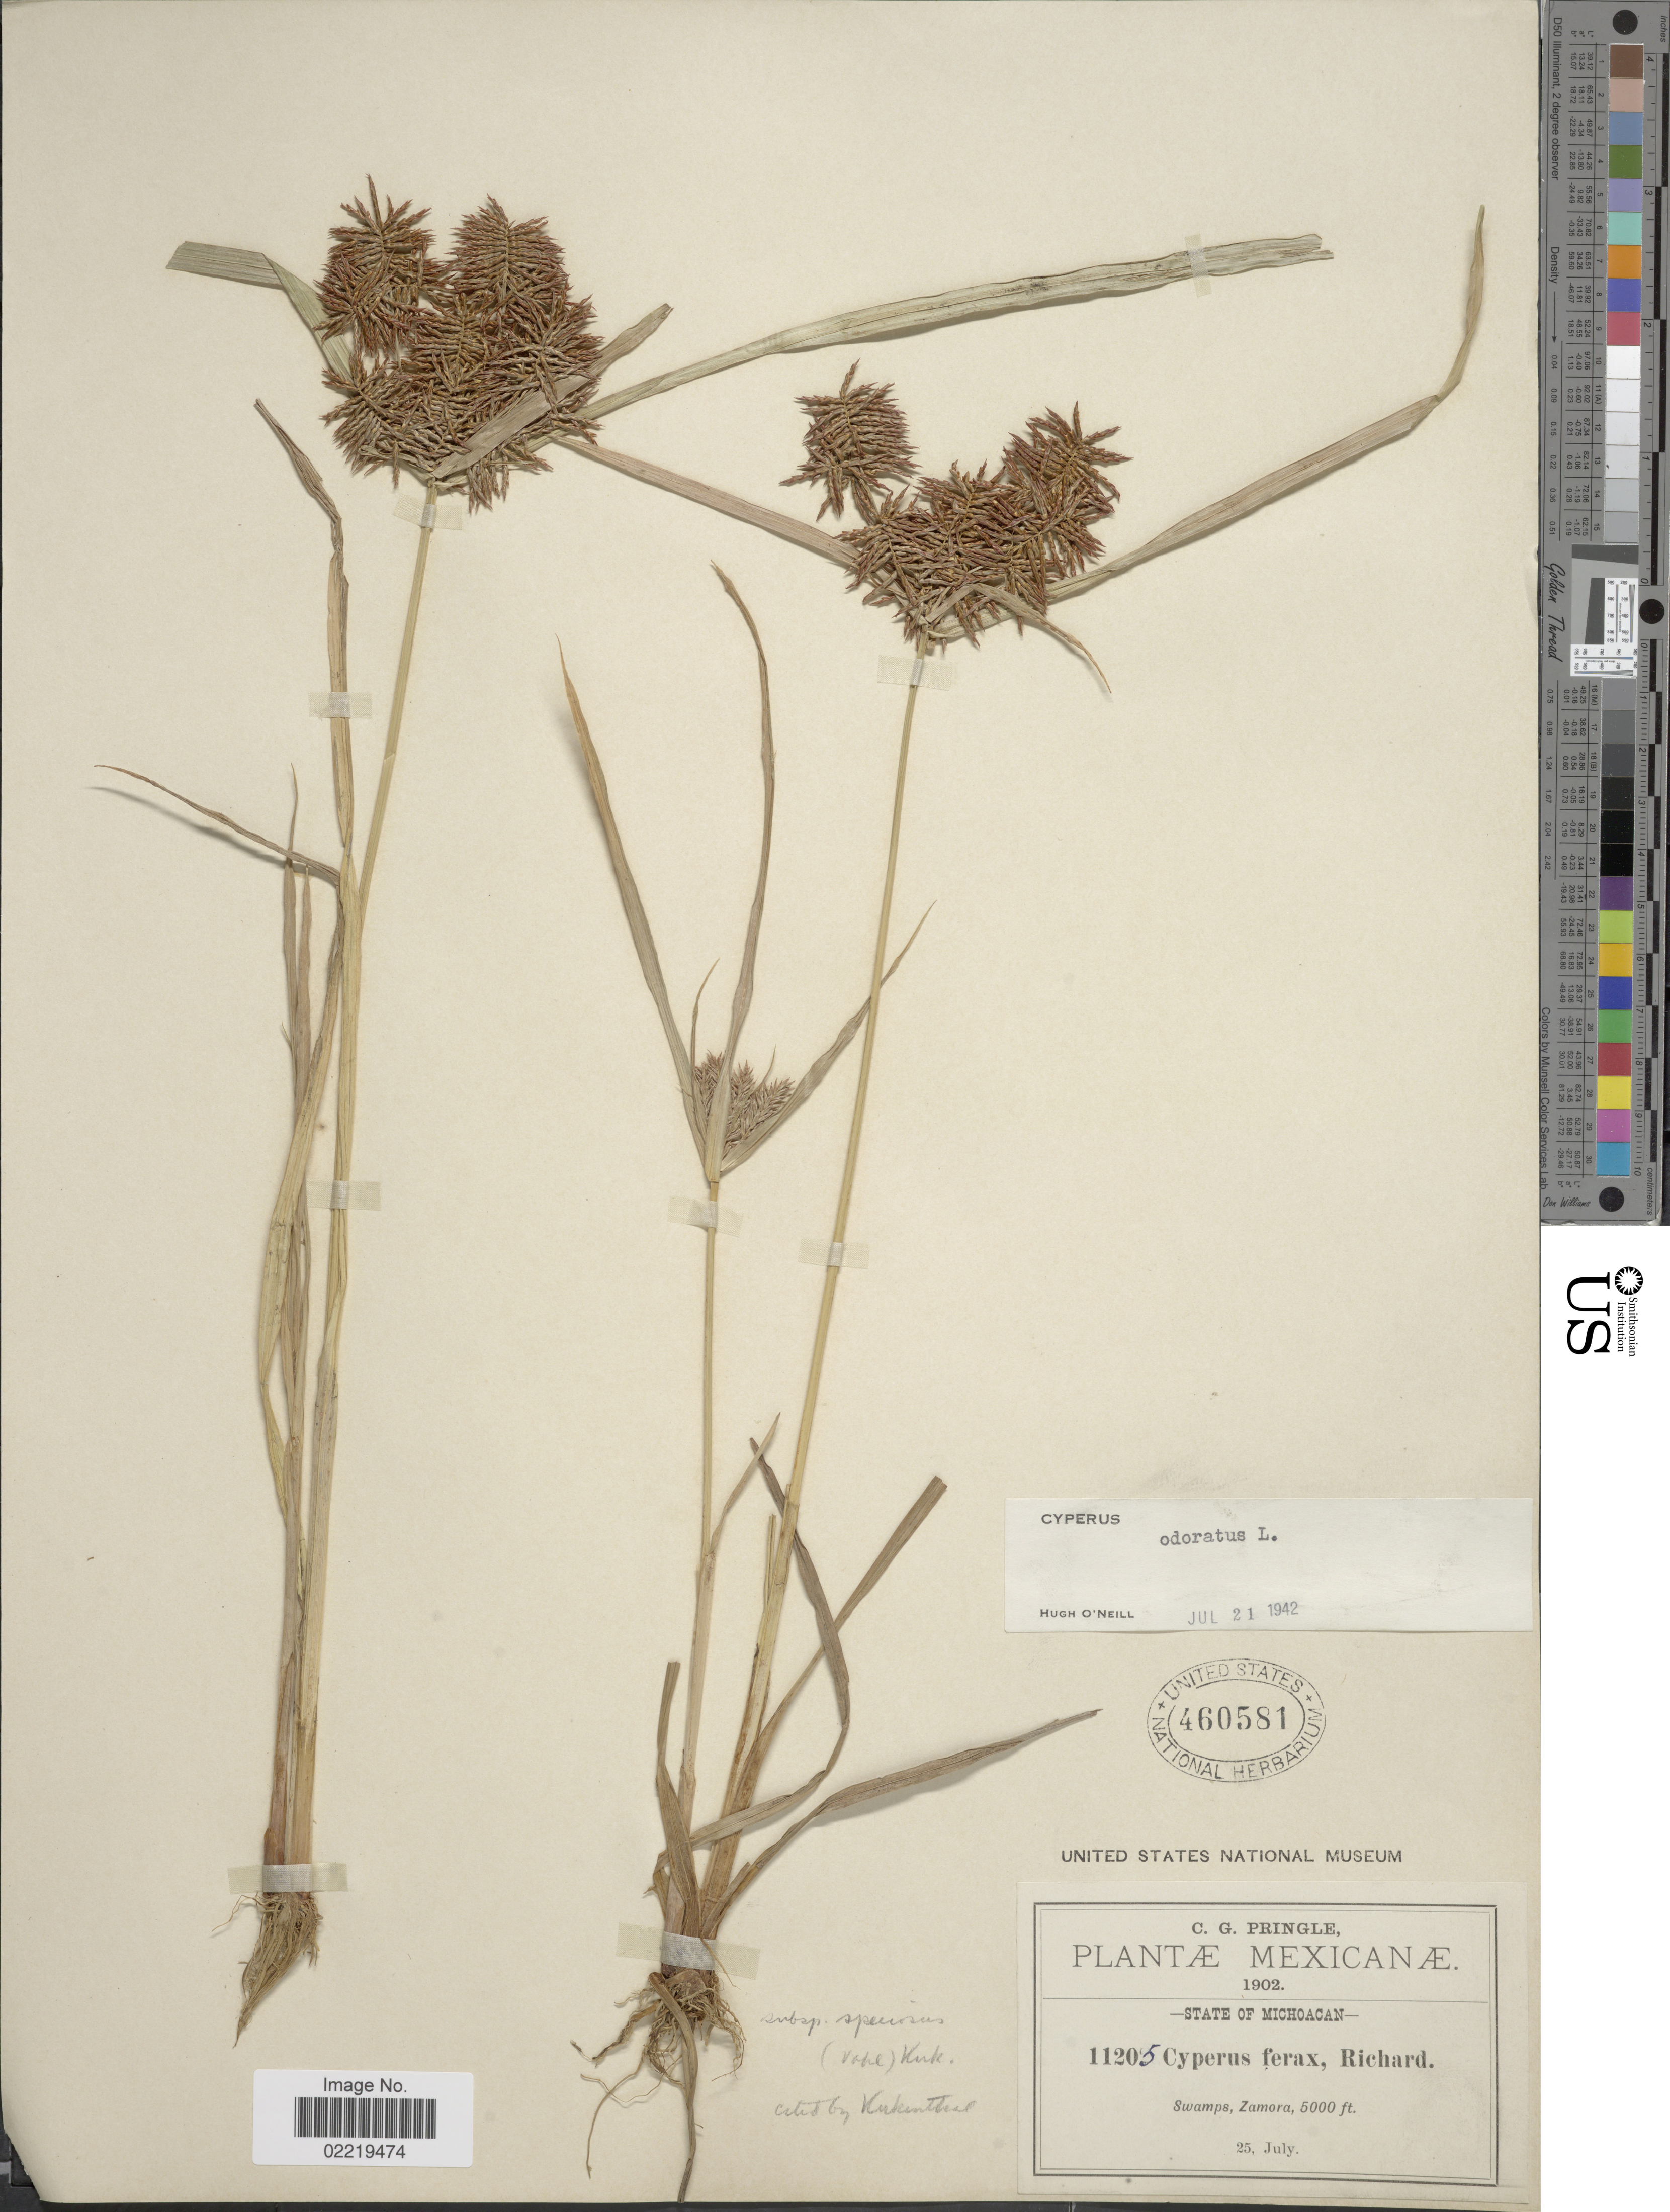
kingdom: Plantae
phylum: Tracheophyta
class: Liliopsida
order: Poales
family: Cyperaceae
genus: Cyperus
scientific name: Cyperus odoratus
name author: L.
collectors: C. G. Pringle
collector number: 11205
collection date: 1902-07-25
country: Mexico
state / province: Michoacán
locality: Swamps, Zamora.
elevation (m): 1524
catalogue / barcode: US 460581